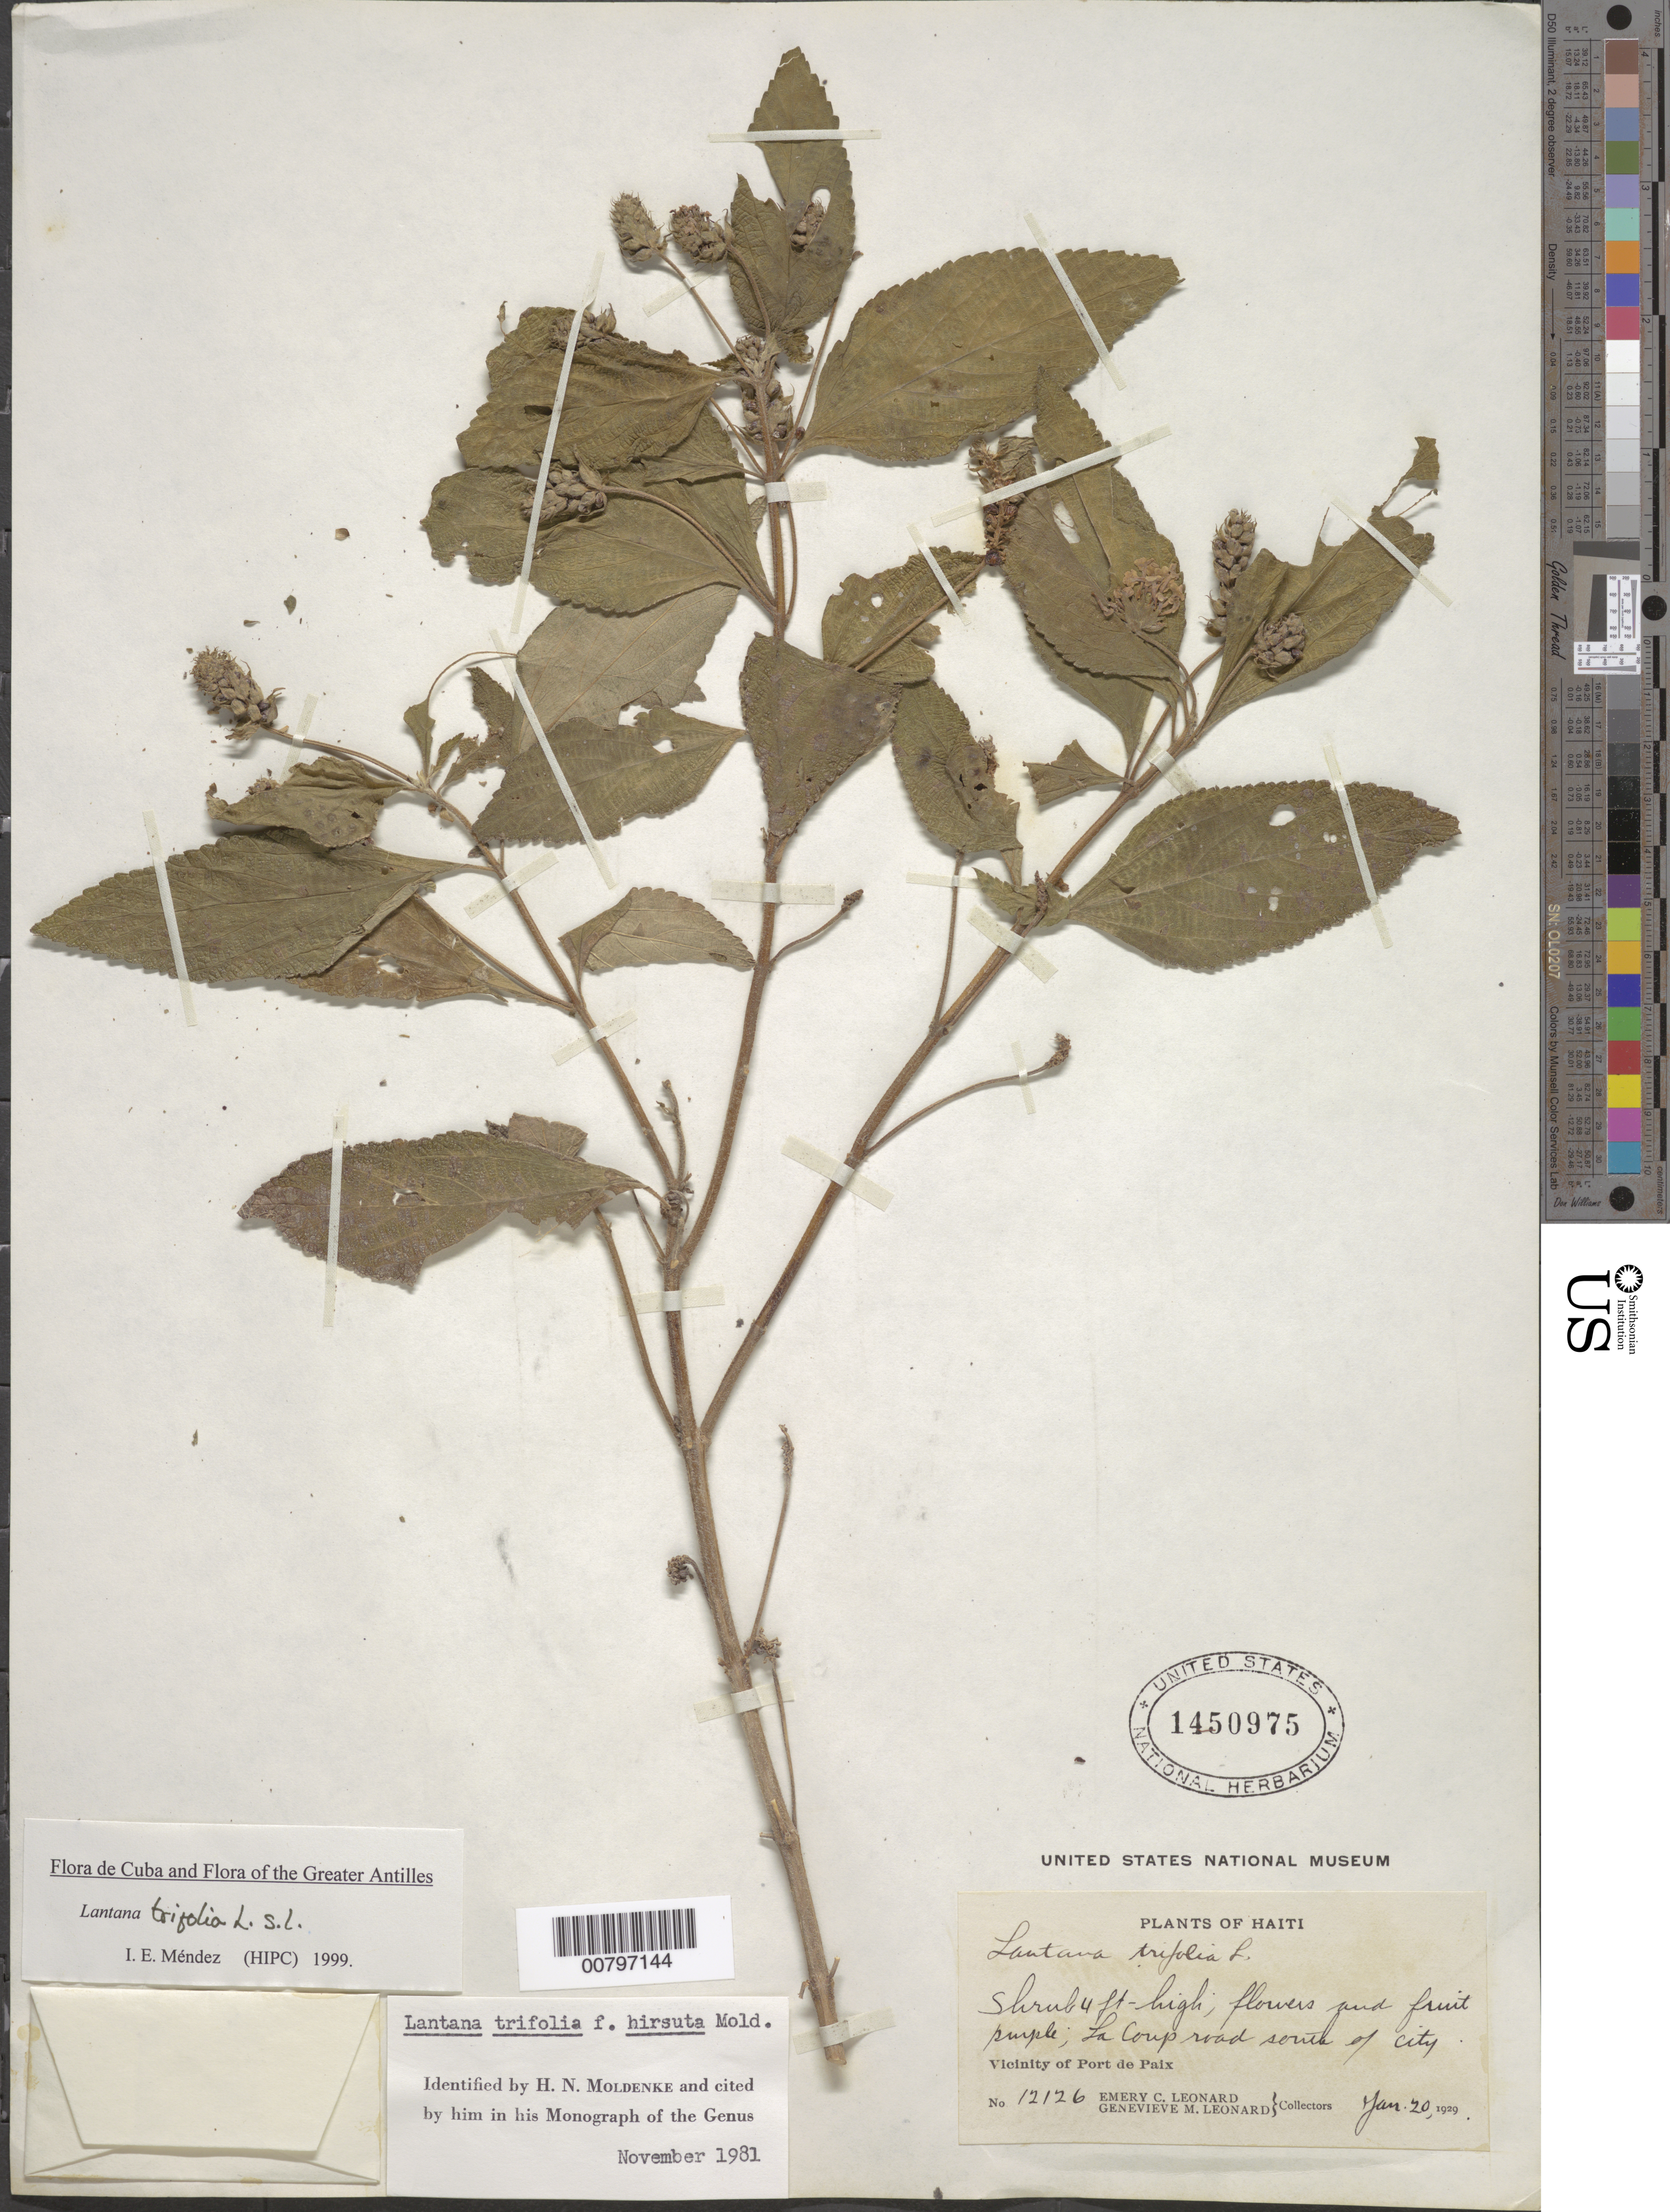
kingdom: Plantae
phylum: Tracheophyta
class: Magnoliopsida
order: Lamiales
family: Verbenaceae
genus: Lantana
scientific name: Lantana trifolia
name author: L.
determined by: Méndez, Isidro E., (HIPC)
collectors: E. C. Leonard & G. M. Leonard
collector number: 12126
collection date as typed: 20 Jan 1929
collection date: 1929-01-20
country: Haiti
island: Hispaniola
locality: La Coup road S of Port de Paix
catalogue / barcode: US 1450975